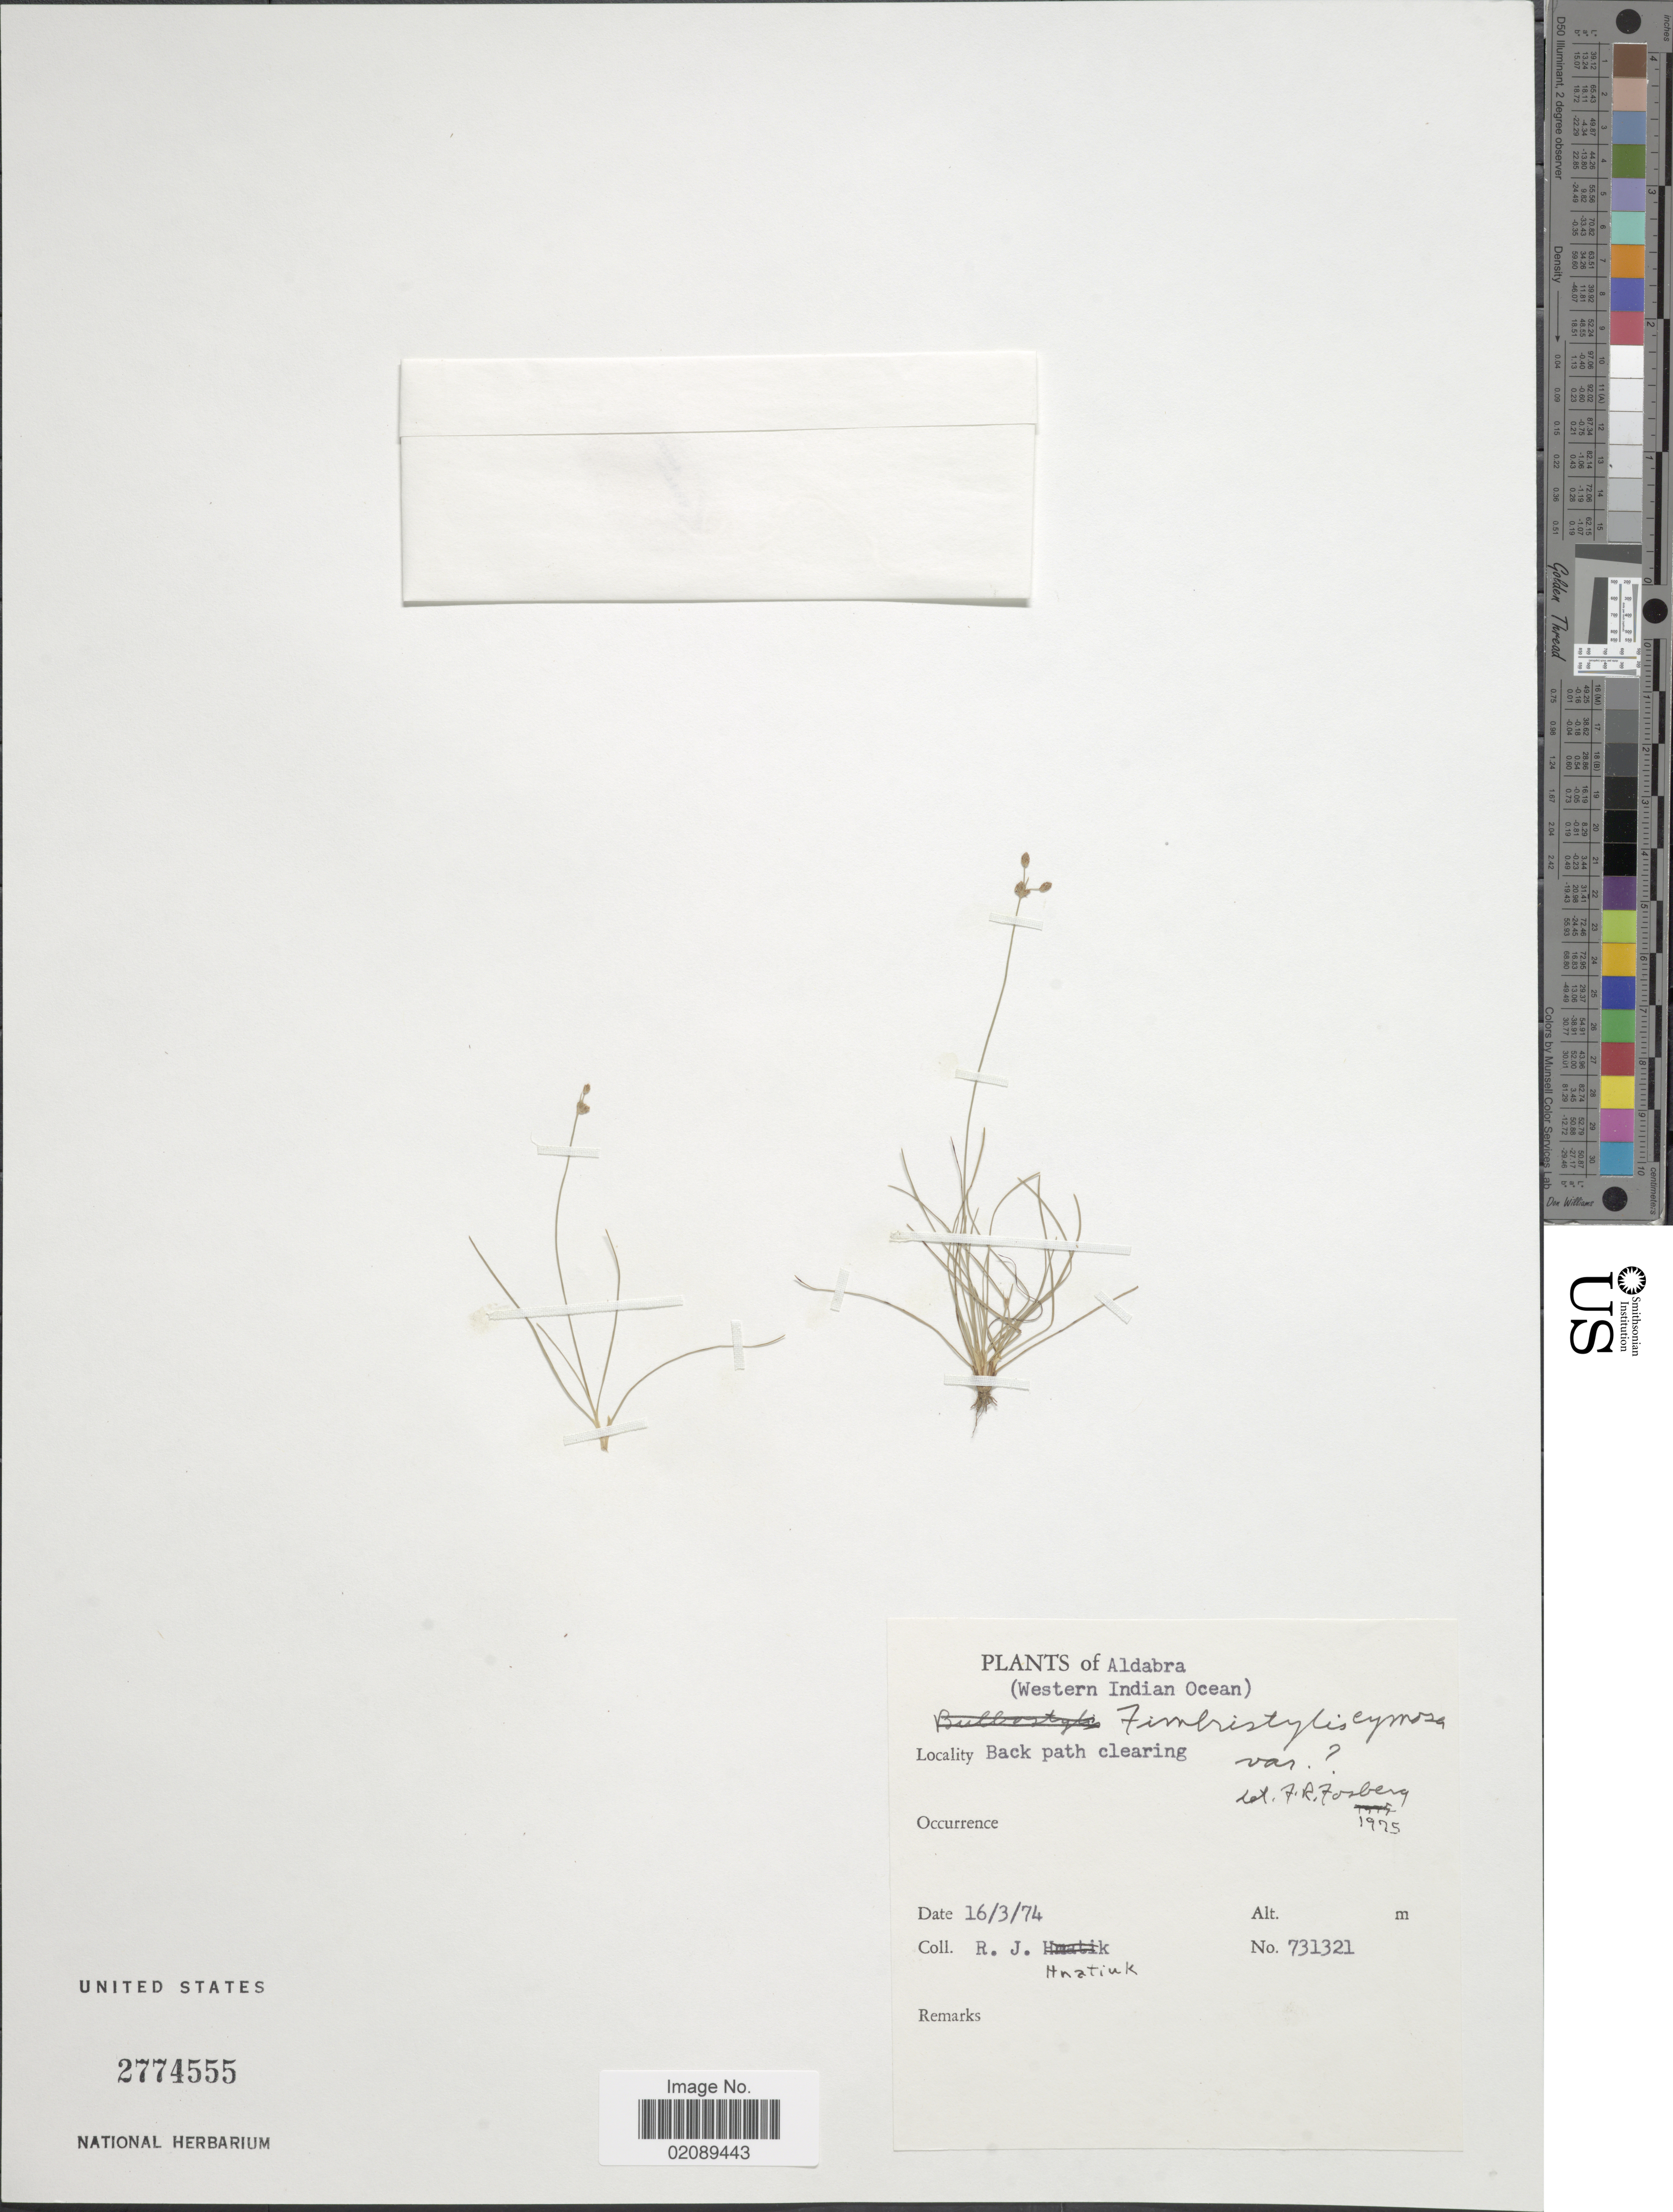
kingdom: Plantae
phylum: Tracheophyta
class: Liliopsida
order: Poales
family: Cyperaceae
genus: Fimbristylis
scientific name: Fimbristylis cymosa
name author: R. Br.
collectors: R. Hnatiuk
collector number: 731321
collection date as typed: Transcribed d/m/y: 16/3/74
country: Seychelles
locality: Aldabra (Western Indian Ocean), back path clearing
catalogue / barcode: US 2774555